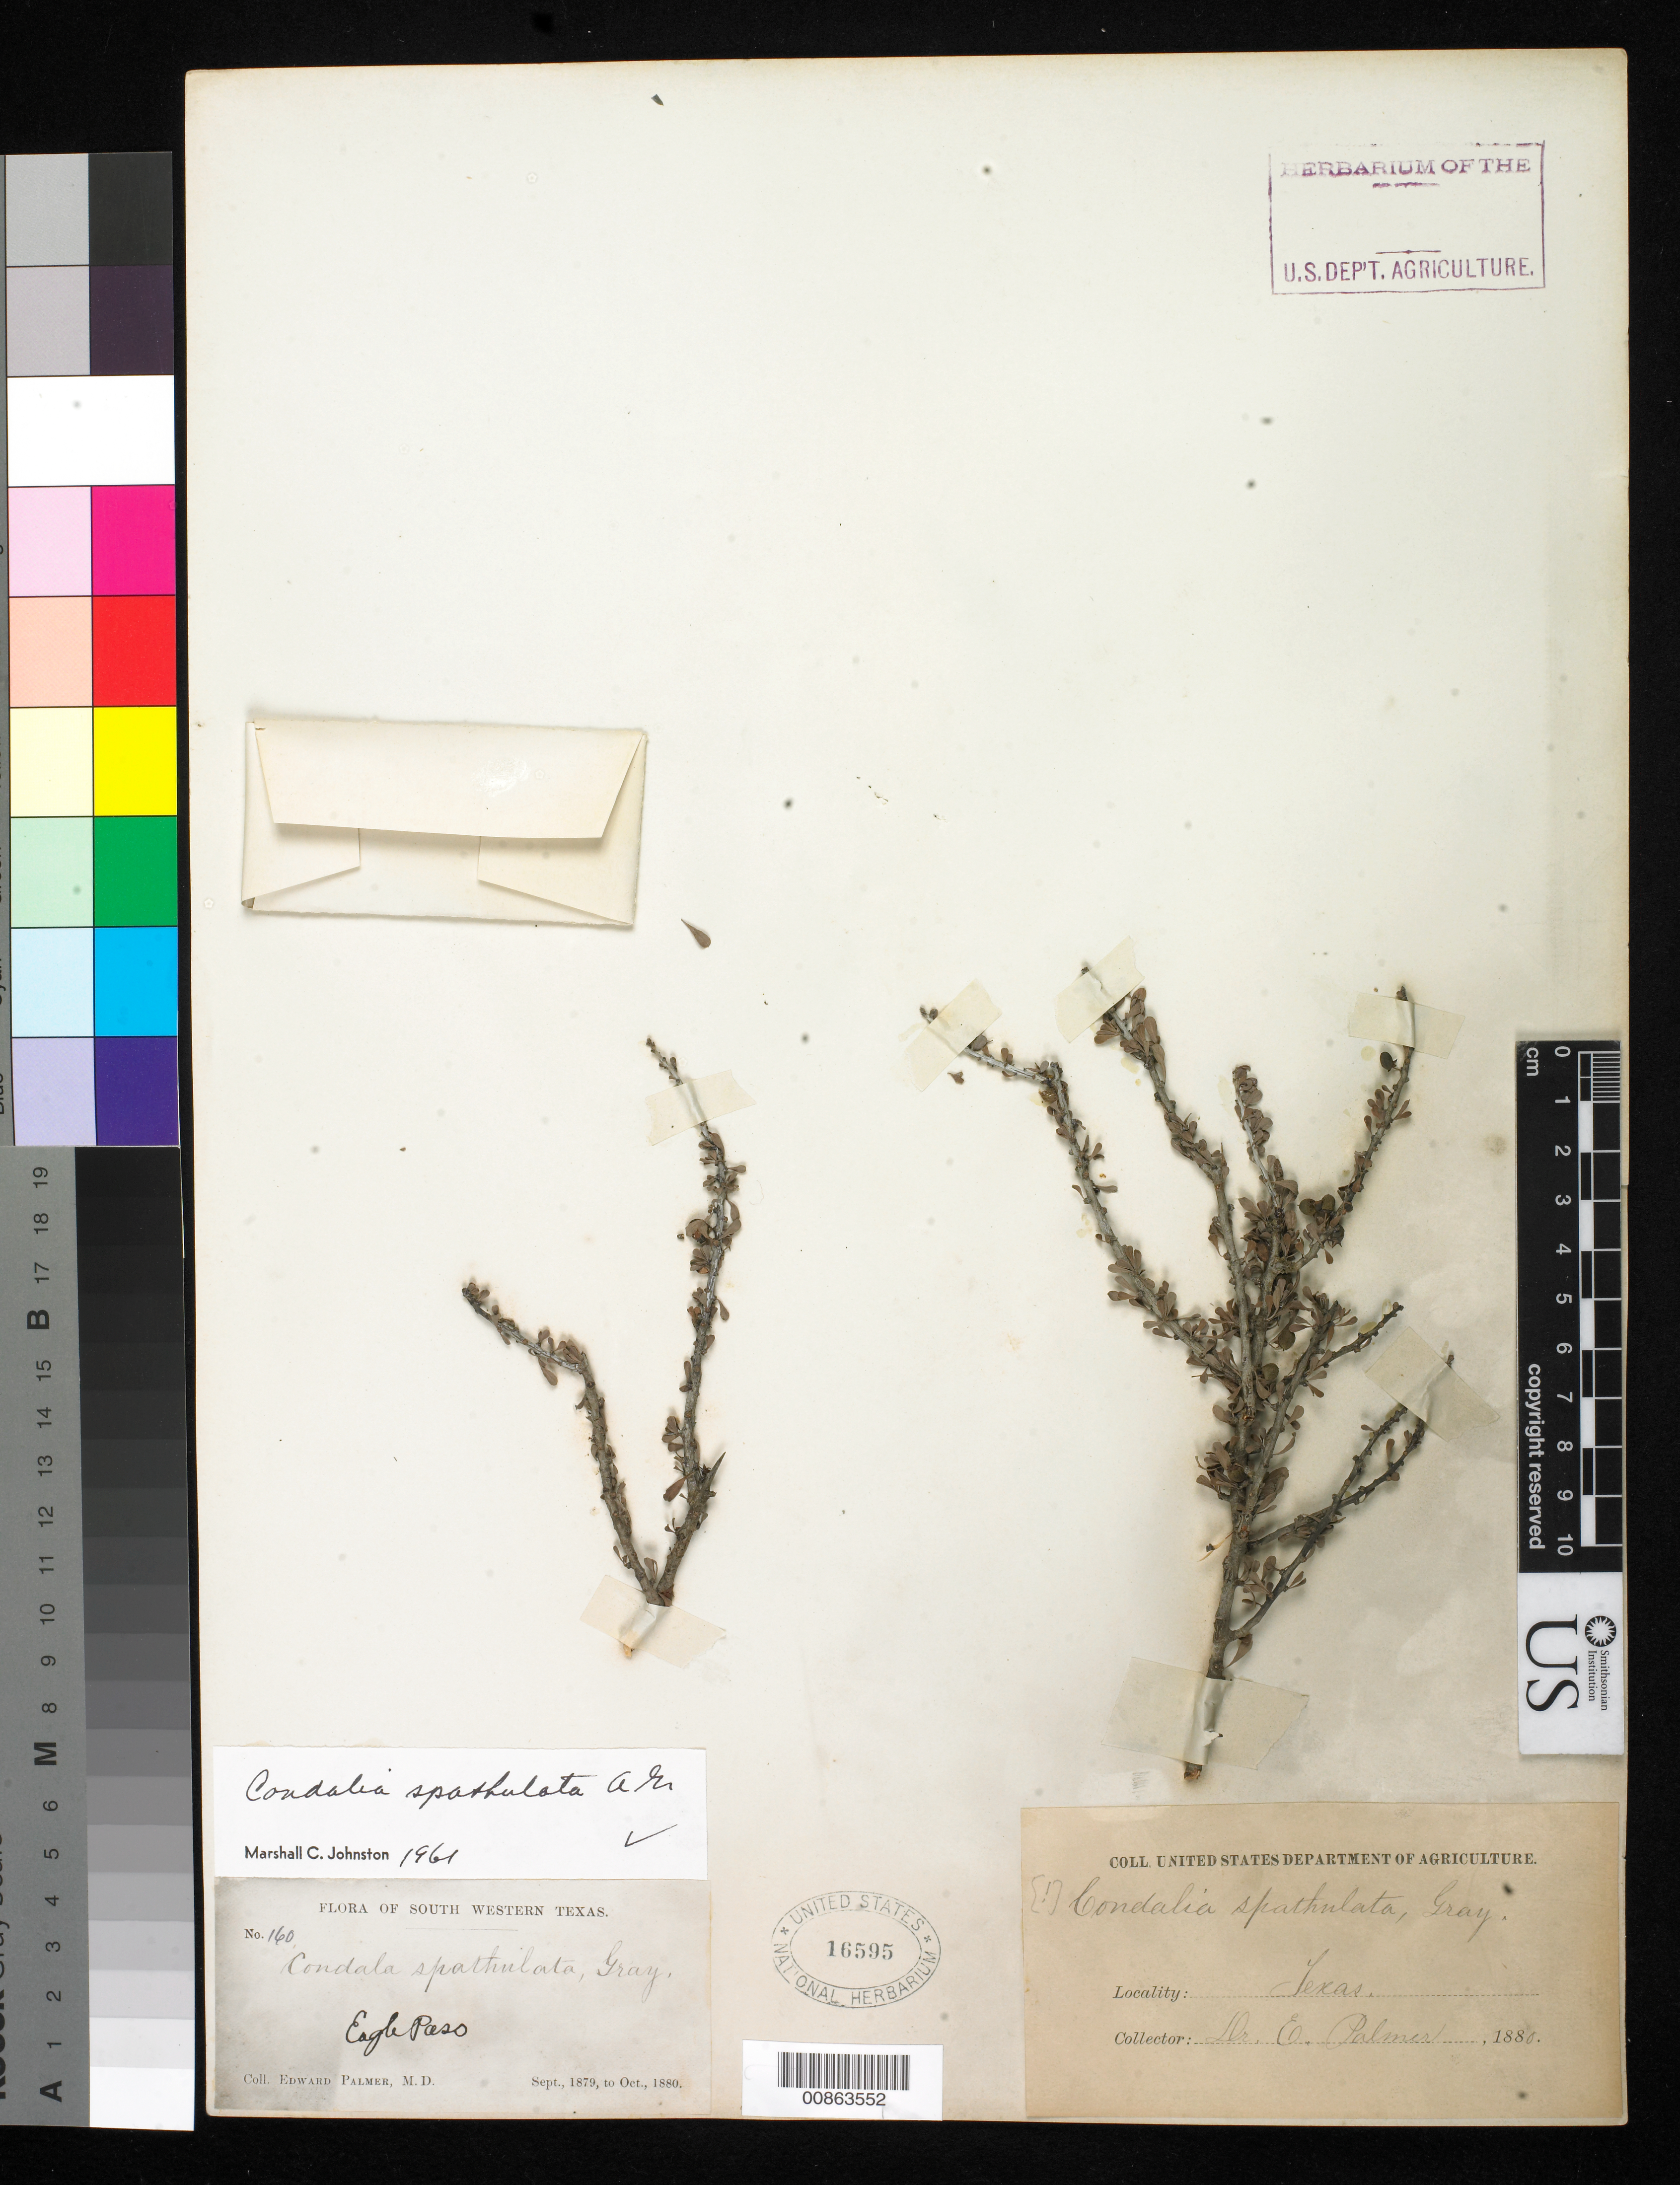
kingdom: Plantae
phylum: Tracheophyta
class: Magnoliopsida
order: Rosales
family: Rhamnaceae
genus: Condalia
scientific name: Condalia spathulata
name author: A. Gray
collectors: E. Palmer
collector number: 160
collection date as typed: Sep 1879 to -- Oct 1880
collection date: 1879-09/1880-10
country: United States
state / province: Texas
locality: Eagle Pass. South Western Texas.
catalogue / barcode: US 16595